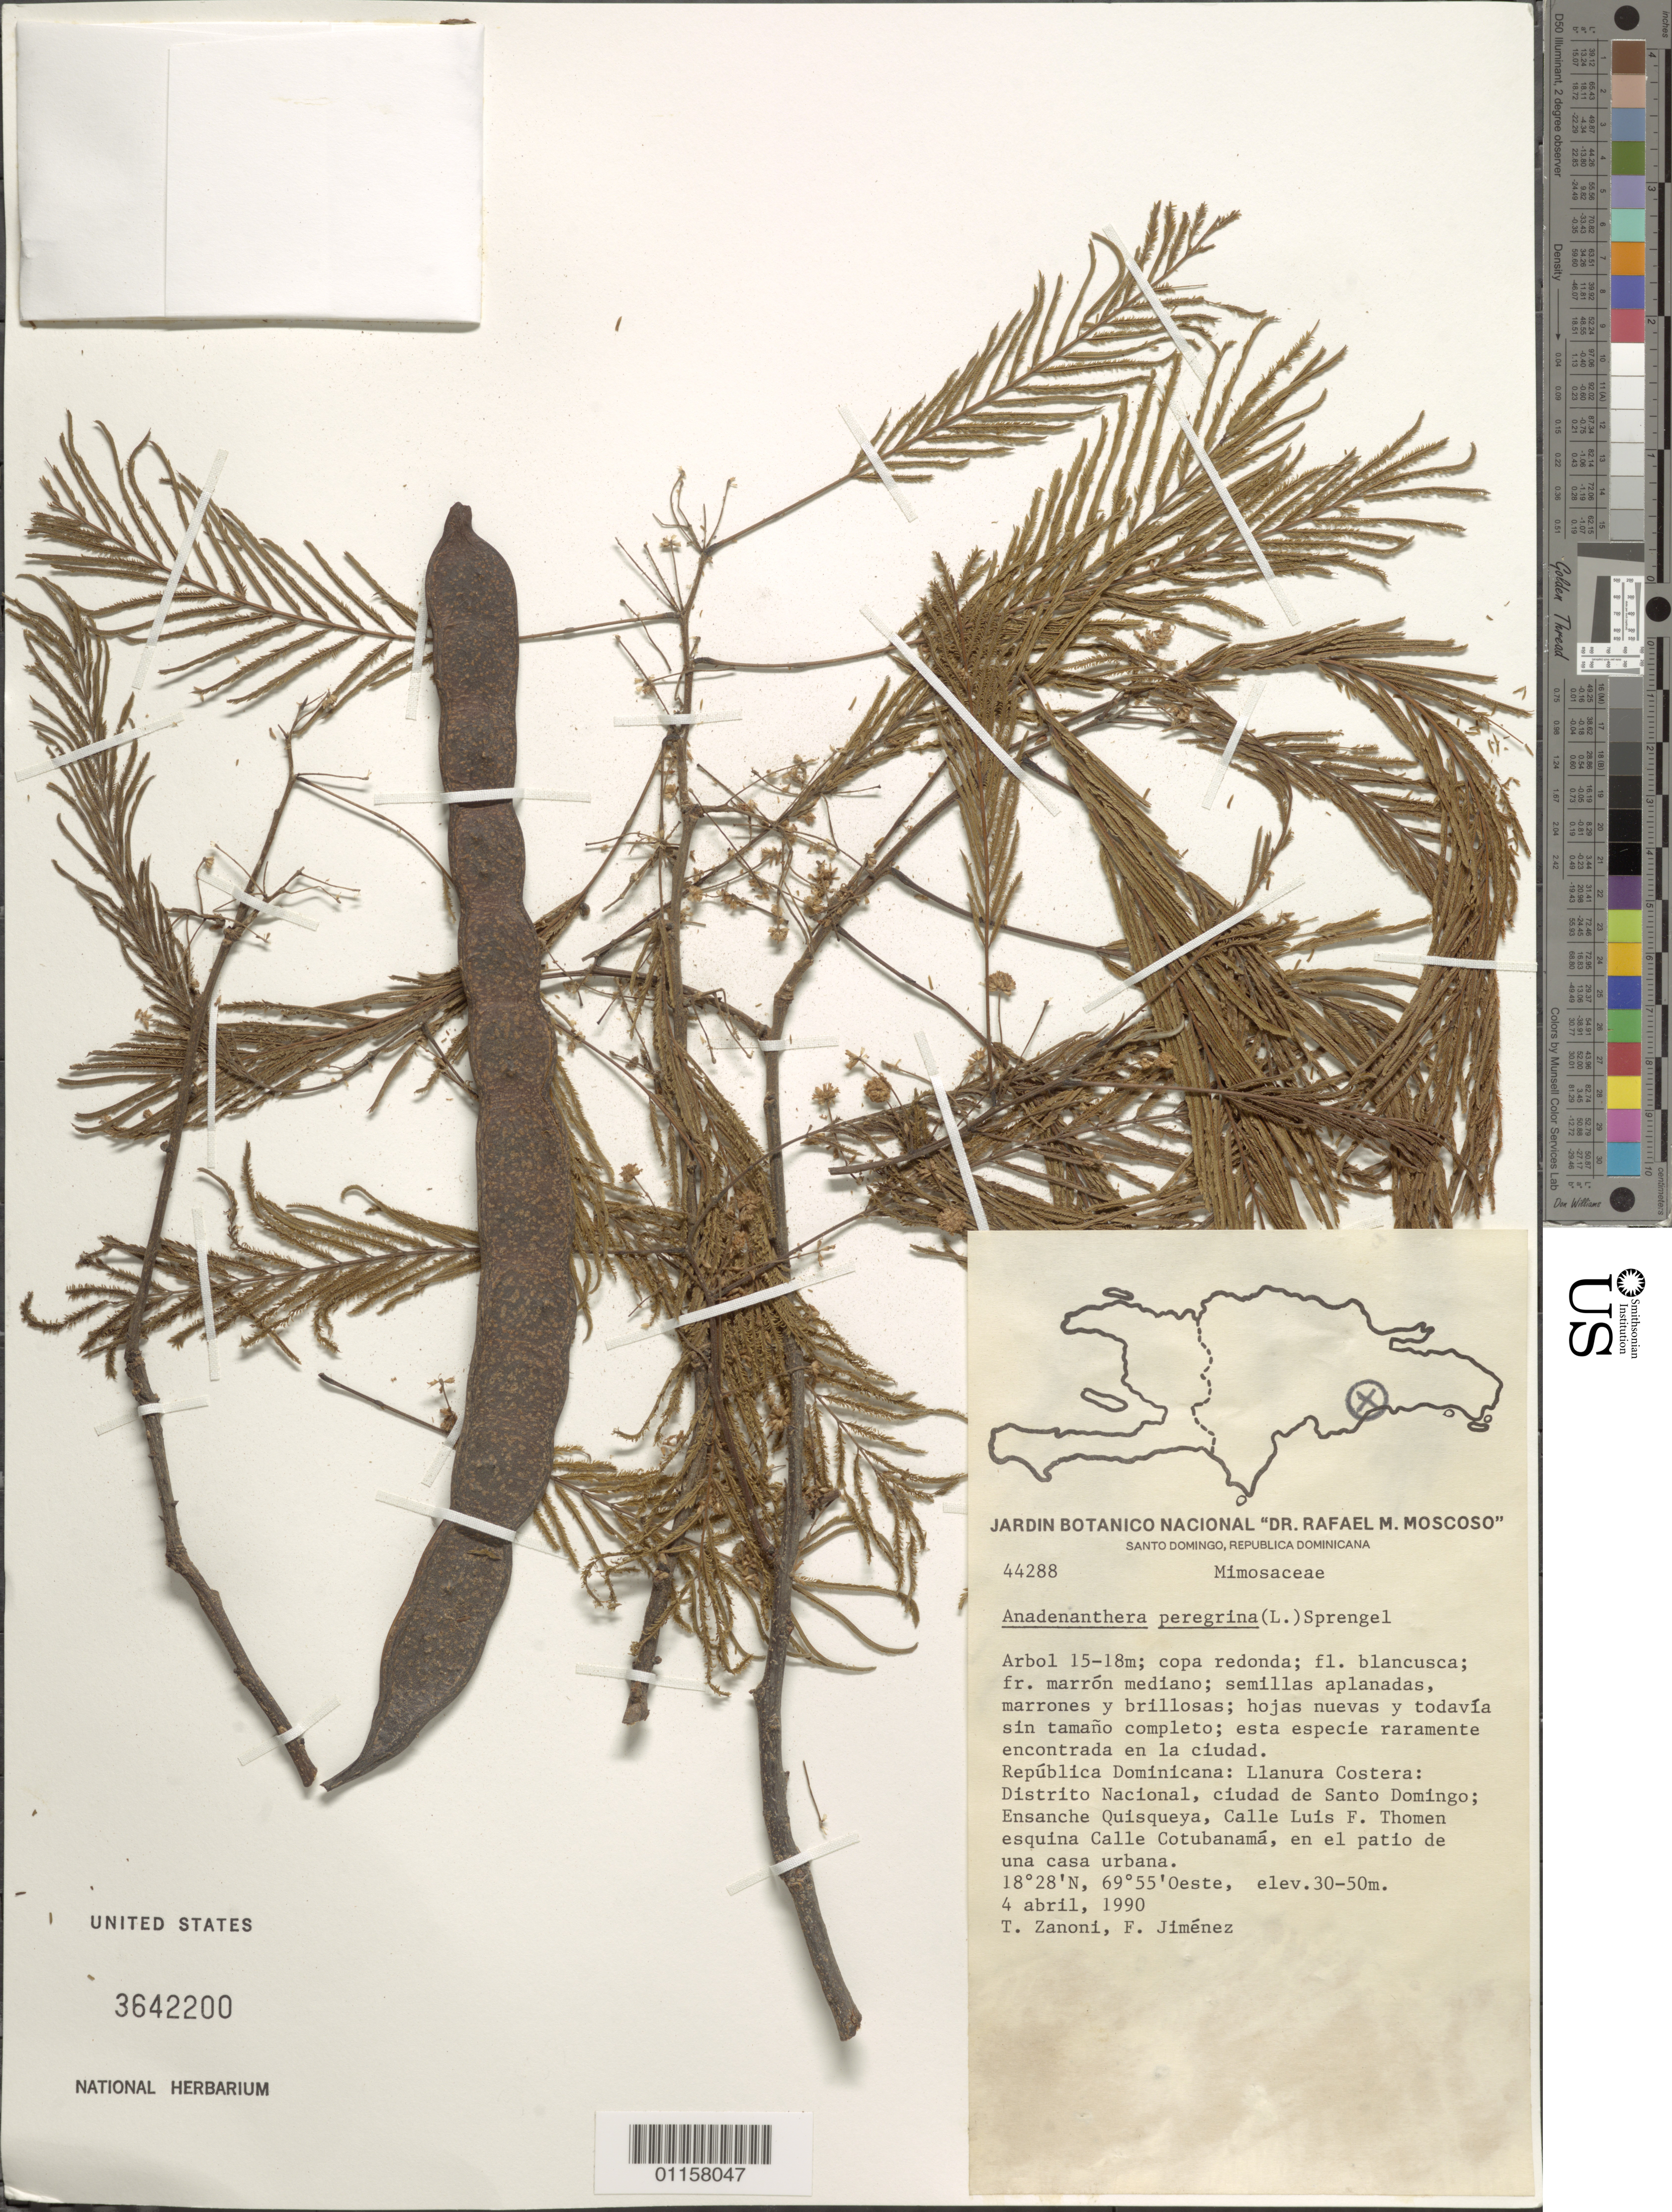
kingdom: Plantae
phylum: Tracheophyta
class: Magnoliopsida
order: Fabales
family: Fabaceae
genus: Anadenanthera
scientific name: Anadenanthera peregrina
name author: (L.) Speg.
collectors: T. A. Zanoni & F. Jiménez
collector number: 44288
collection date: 1990-04-04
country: Dominican Republic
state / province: Distrito Nacional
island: Hispaniola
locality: Llanura Costera, Distrito Nacional, ciudad de Santo Domingo, Ensanche Quisqueya, Calle Luis F. Thomen esquina Calle Cotubanamá, enelpatio de una casa urbana.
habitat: En el patio de una casa urbana. Esta especie raramente encontrada en la ciudad.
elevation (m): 30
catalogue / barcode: US 3642200